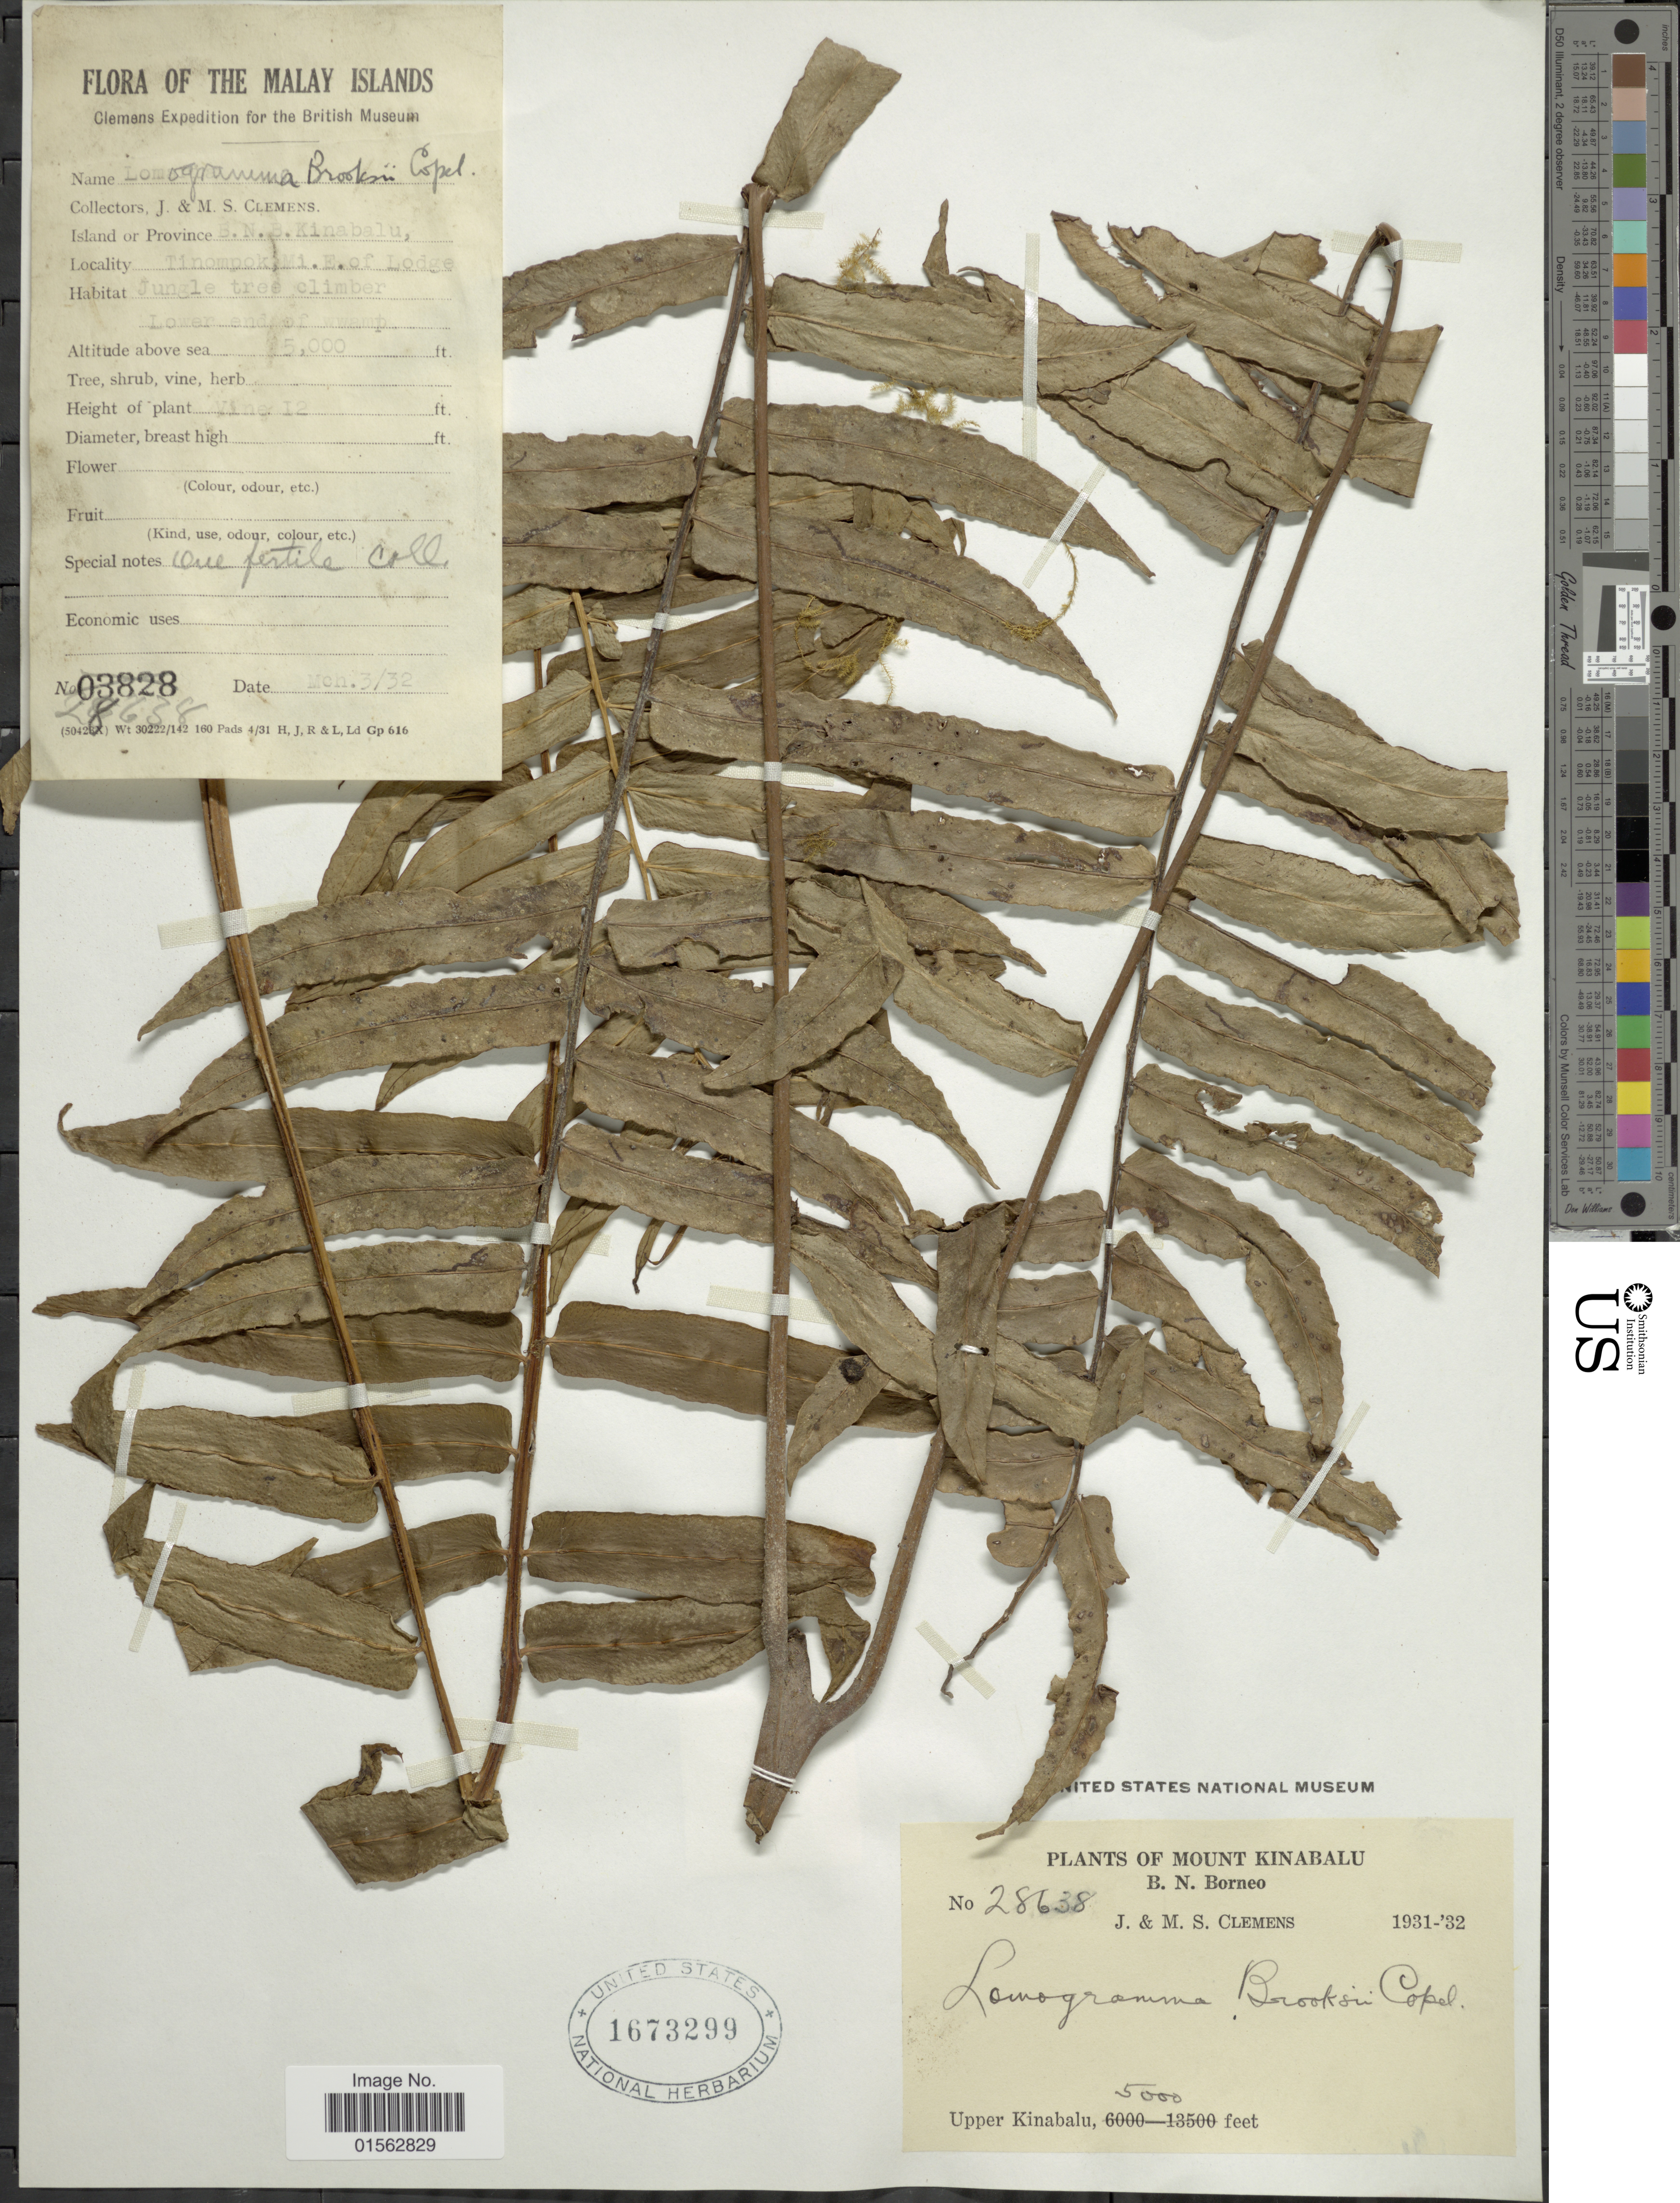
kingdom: Plantae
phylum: Tracheophyta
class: Polypodiopsida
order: Polypodiales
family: Dryopteridaceae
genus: Lomagramma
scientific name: Lomagramma brooksii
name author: Copel.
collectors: J. Clemens & M. S. Clemens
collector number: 28638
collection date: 1931/1932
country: Malaysia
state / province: Sabah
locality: Mount Kinabalu, B. N. Borneo, Upper Kinabalu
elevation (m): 1524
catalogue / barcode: US 1673299